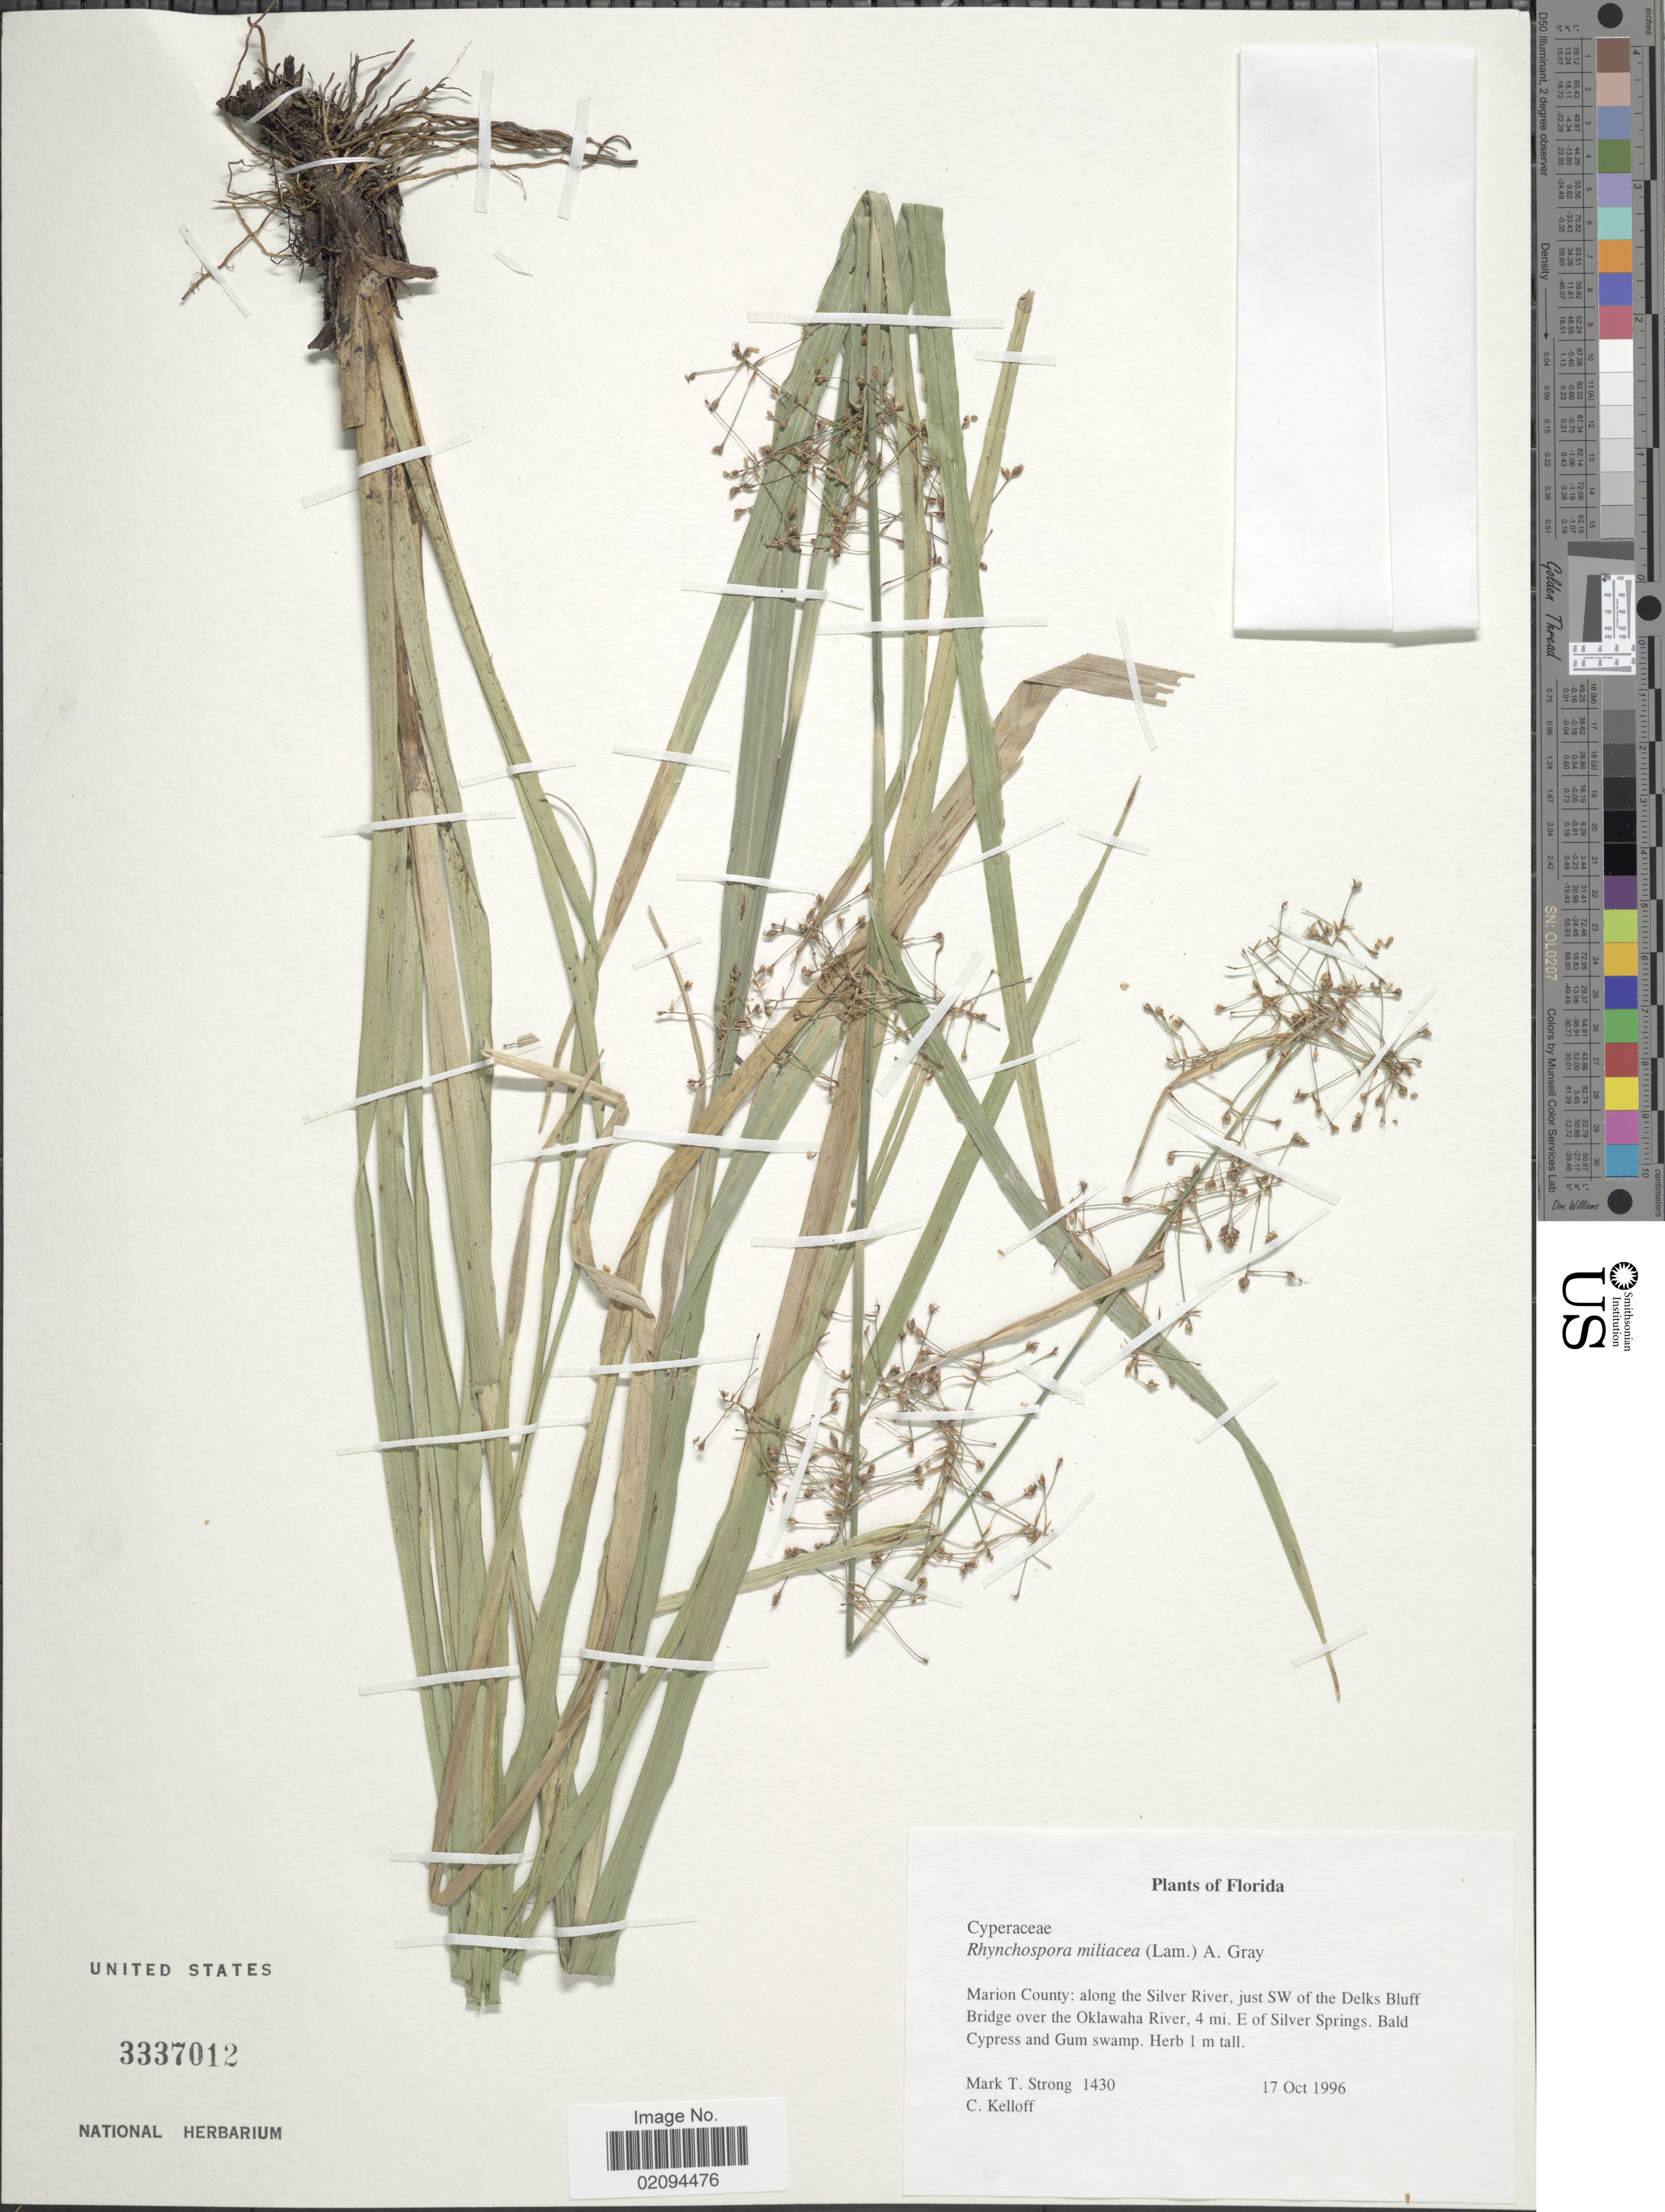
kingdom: Plantae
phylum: Tracheophyta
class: Liliopsida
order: Poales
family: Cyperaceae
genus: Rhynchospora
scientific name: Rhynchospora miliacea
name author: (Lam.) A. Gray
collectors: M. T. Strong & C. L. Kelloff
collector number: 1430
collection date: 1996-10-17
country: United States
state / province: Florida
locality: Marion County: along the Silver River, just SW of the Delks Bluff Bridge over the Oklawaha River, 4 mi. E of Silver Springs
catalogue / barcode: US 3337012